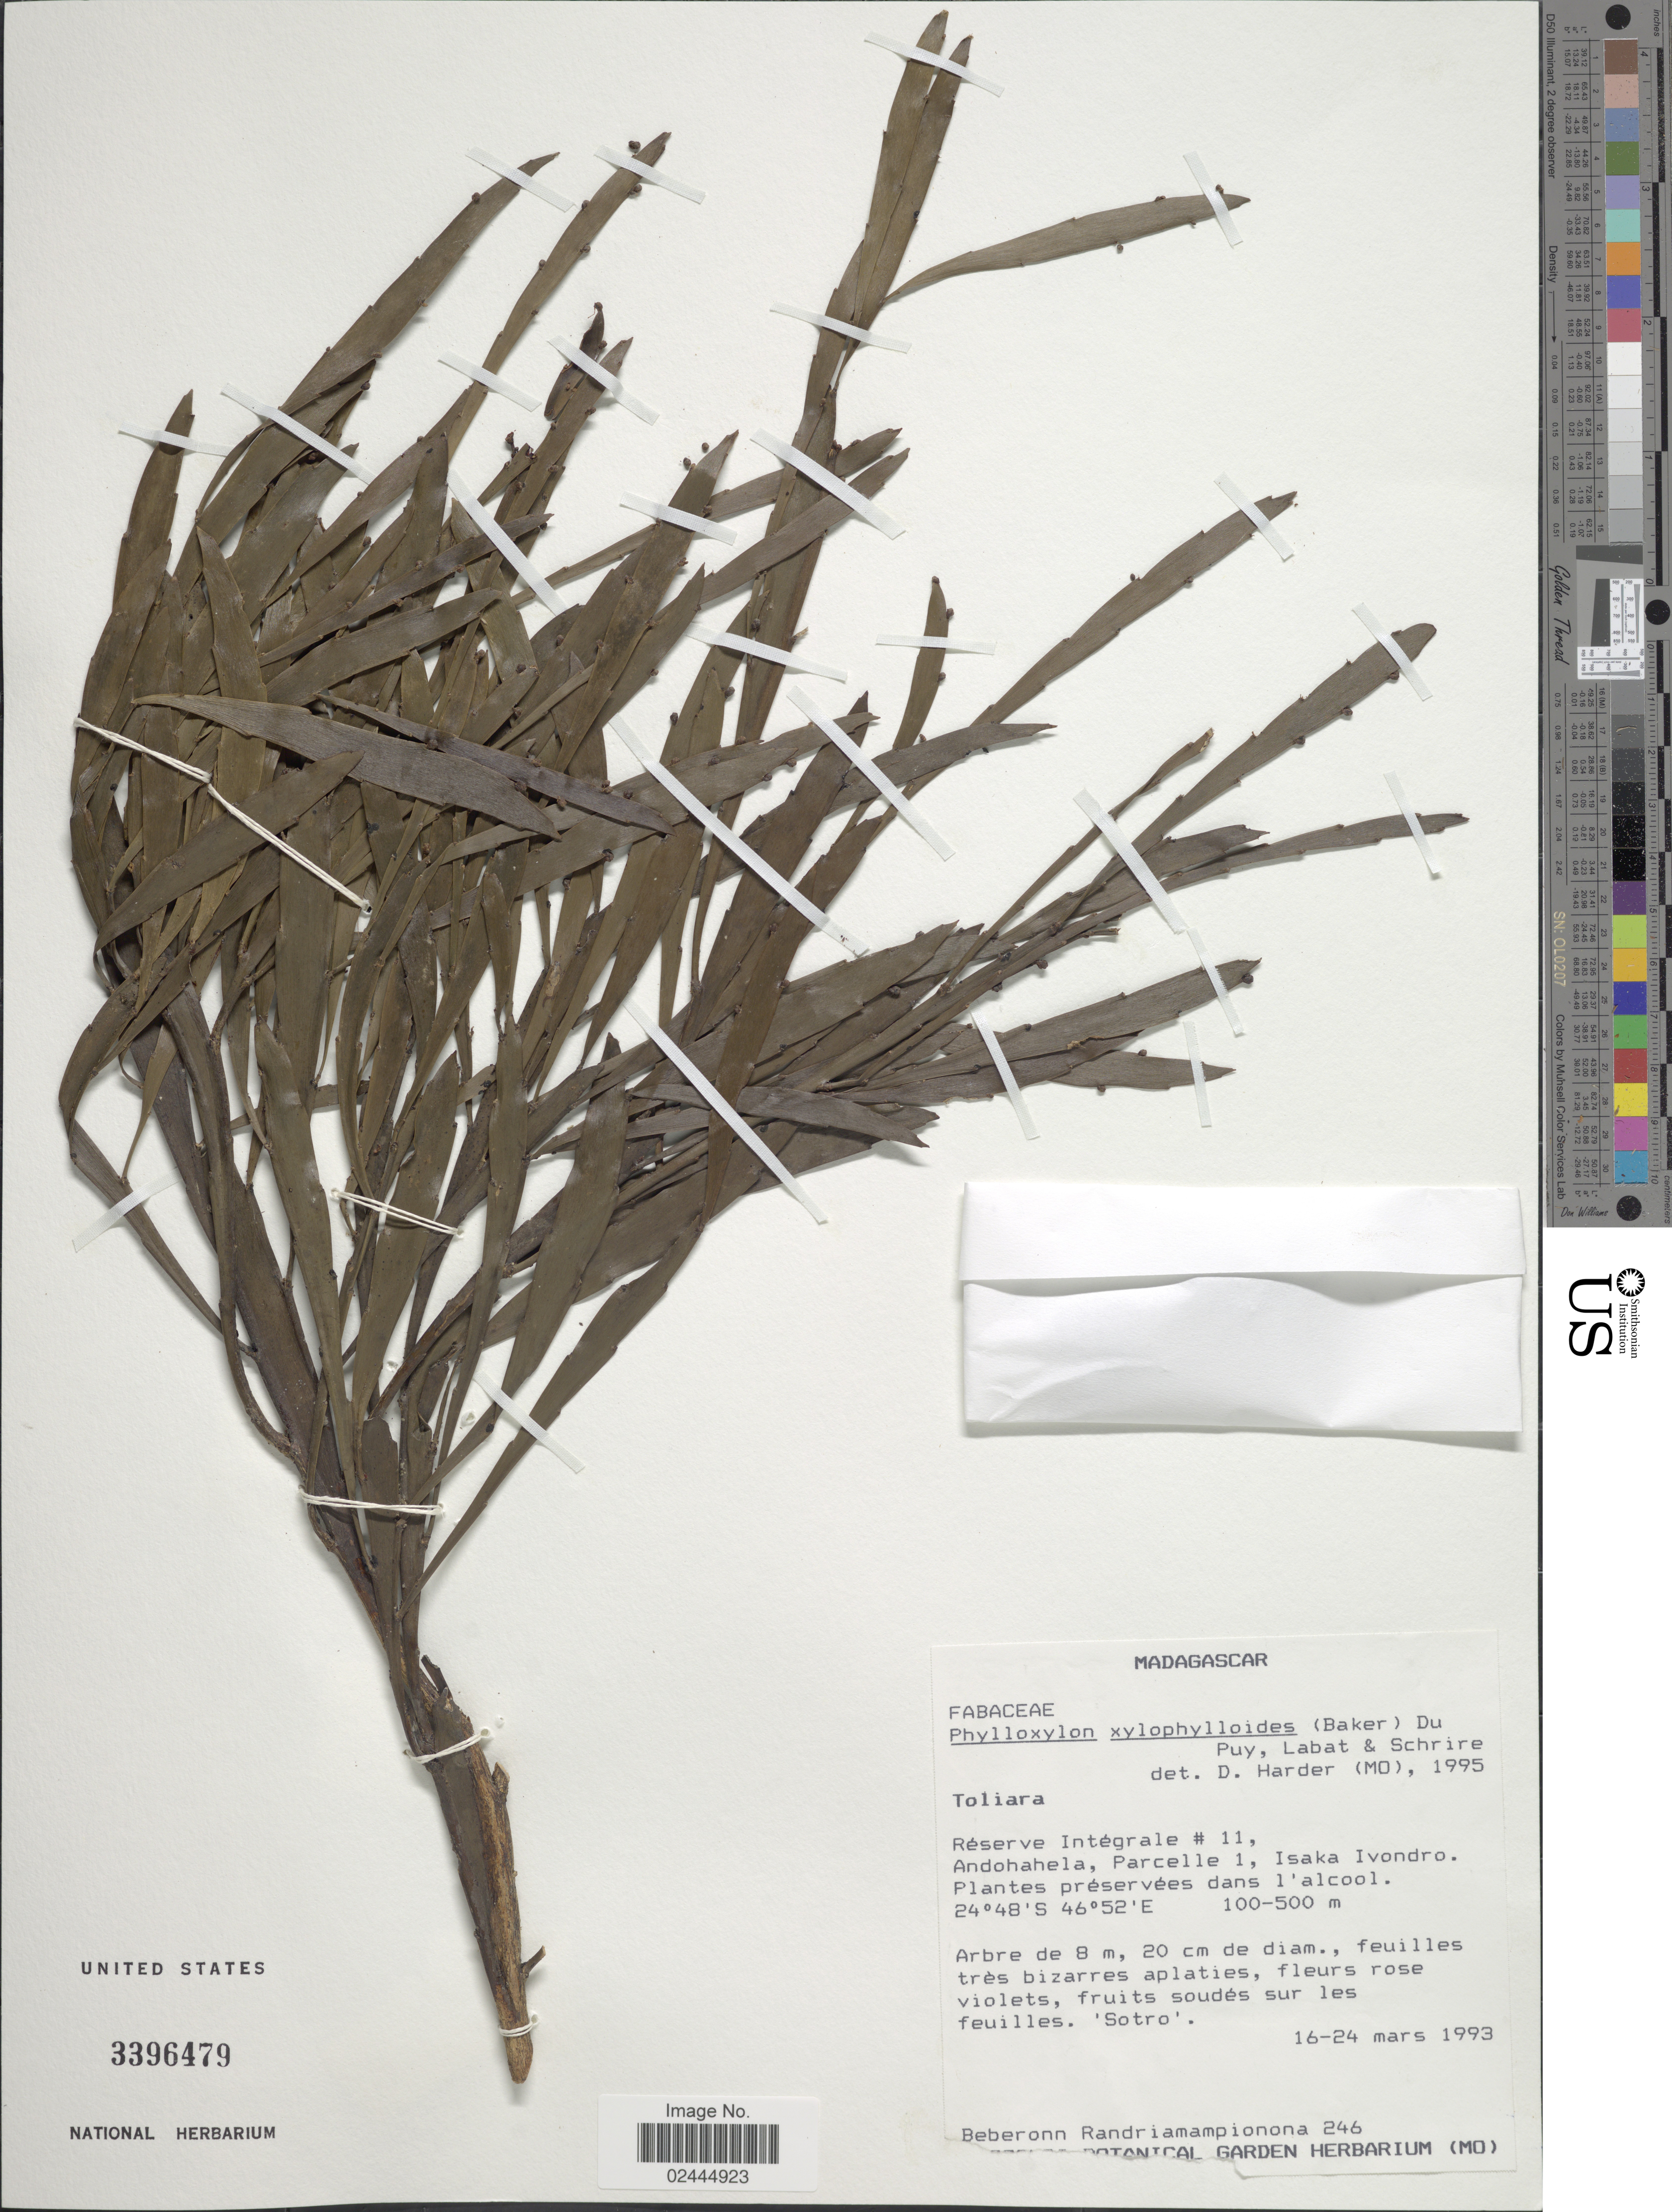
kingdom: Plantae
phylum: Tracheophyta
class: Magnoliopsida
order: Fabales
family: Fabaceae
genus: Phylloxylon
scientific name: Phylloxylon xylophylloides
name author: (Baker) DuPuy et al.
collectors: B. Randriamampionona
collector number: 246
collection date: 1993-03-16/1993-03-24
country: Madagascar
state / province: Anosy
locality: Reserve Integrale #11, Andohahela, Parcelle 1, Isaka Ivondro.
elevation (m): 100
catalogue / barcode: US 3396479